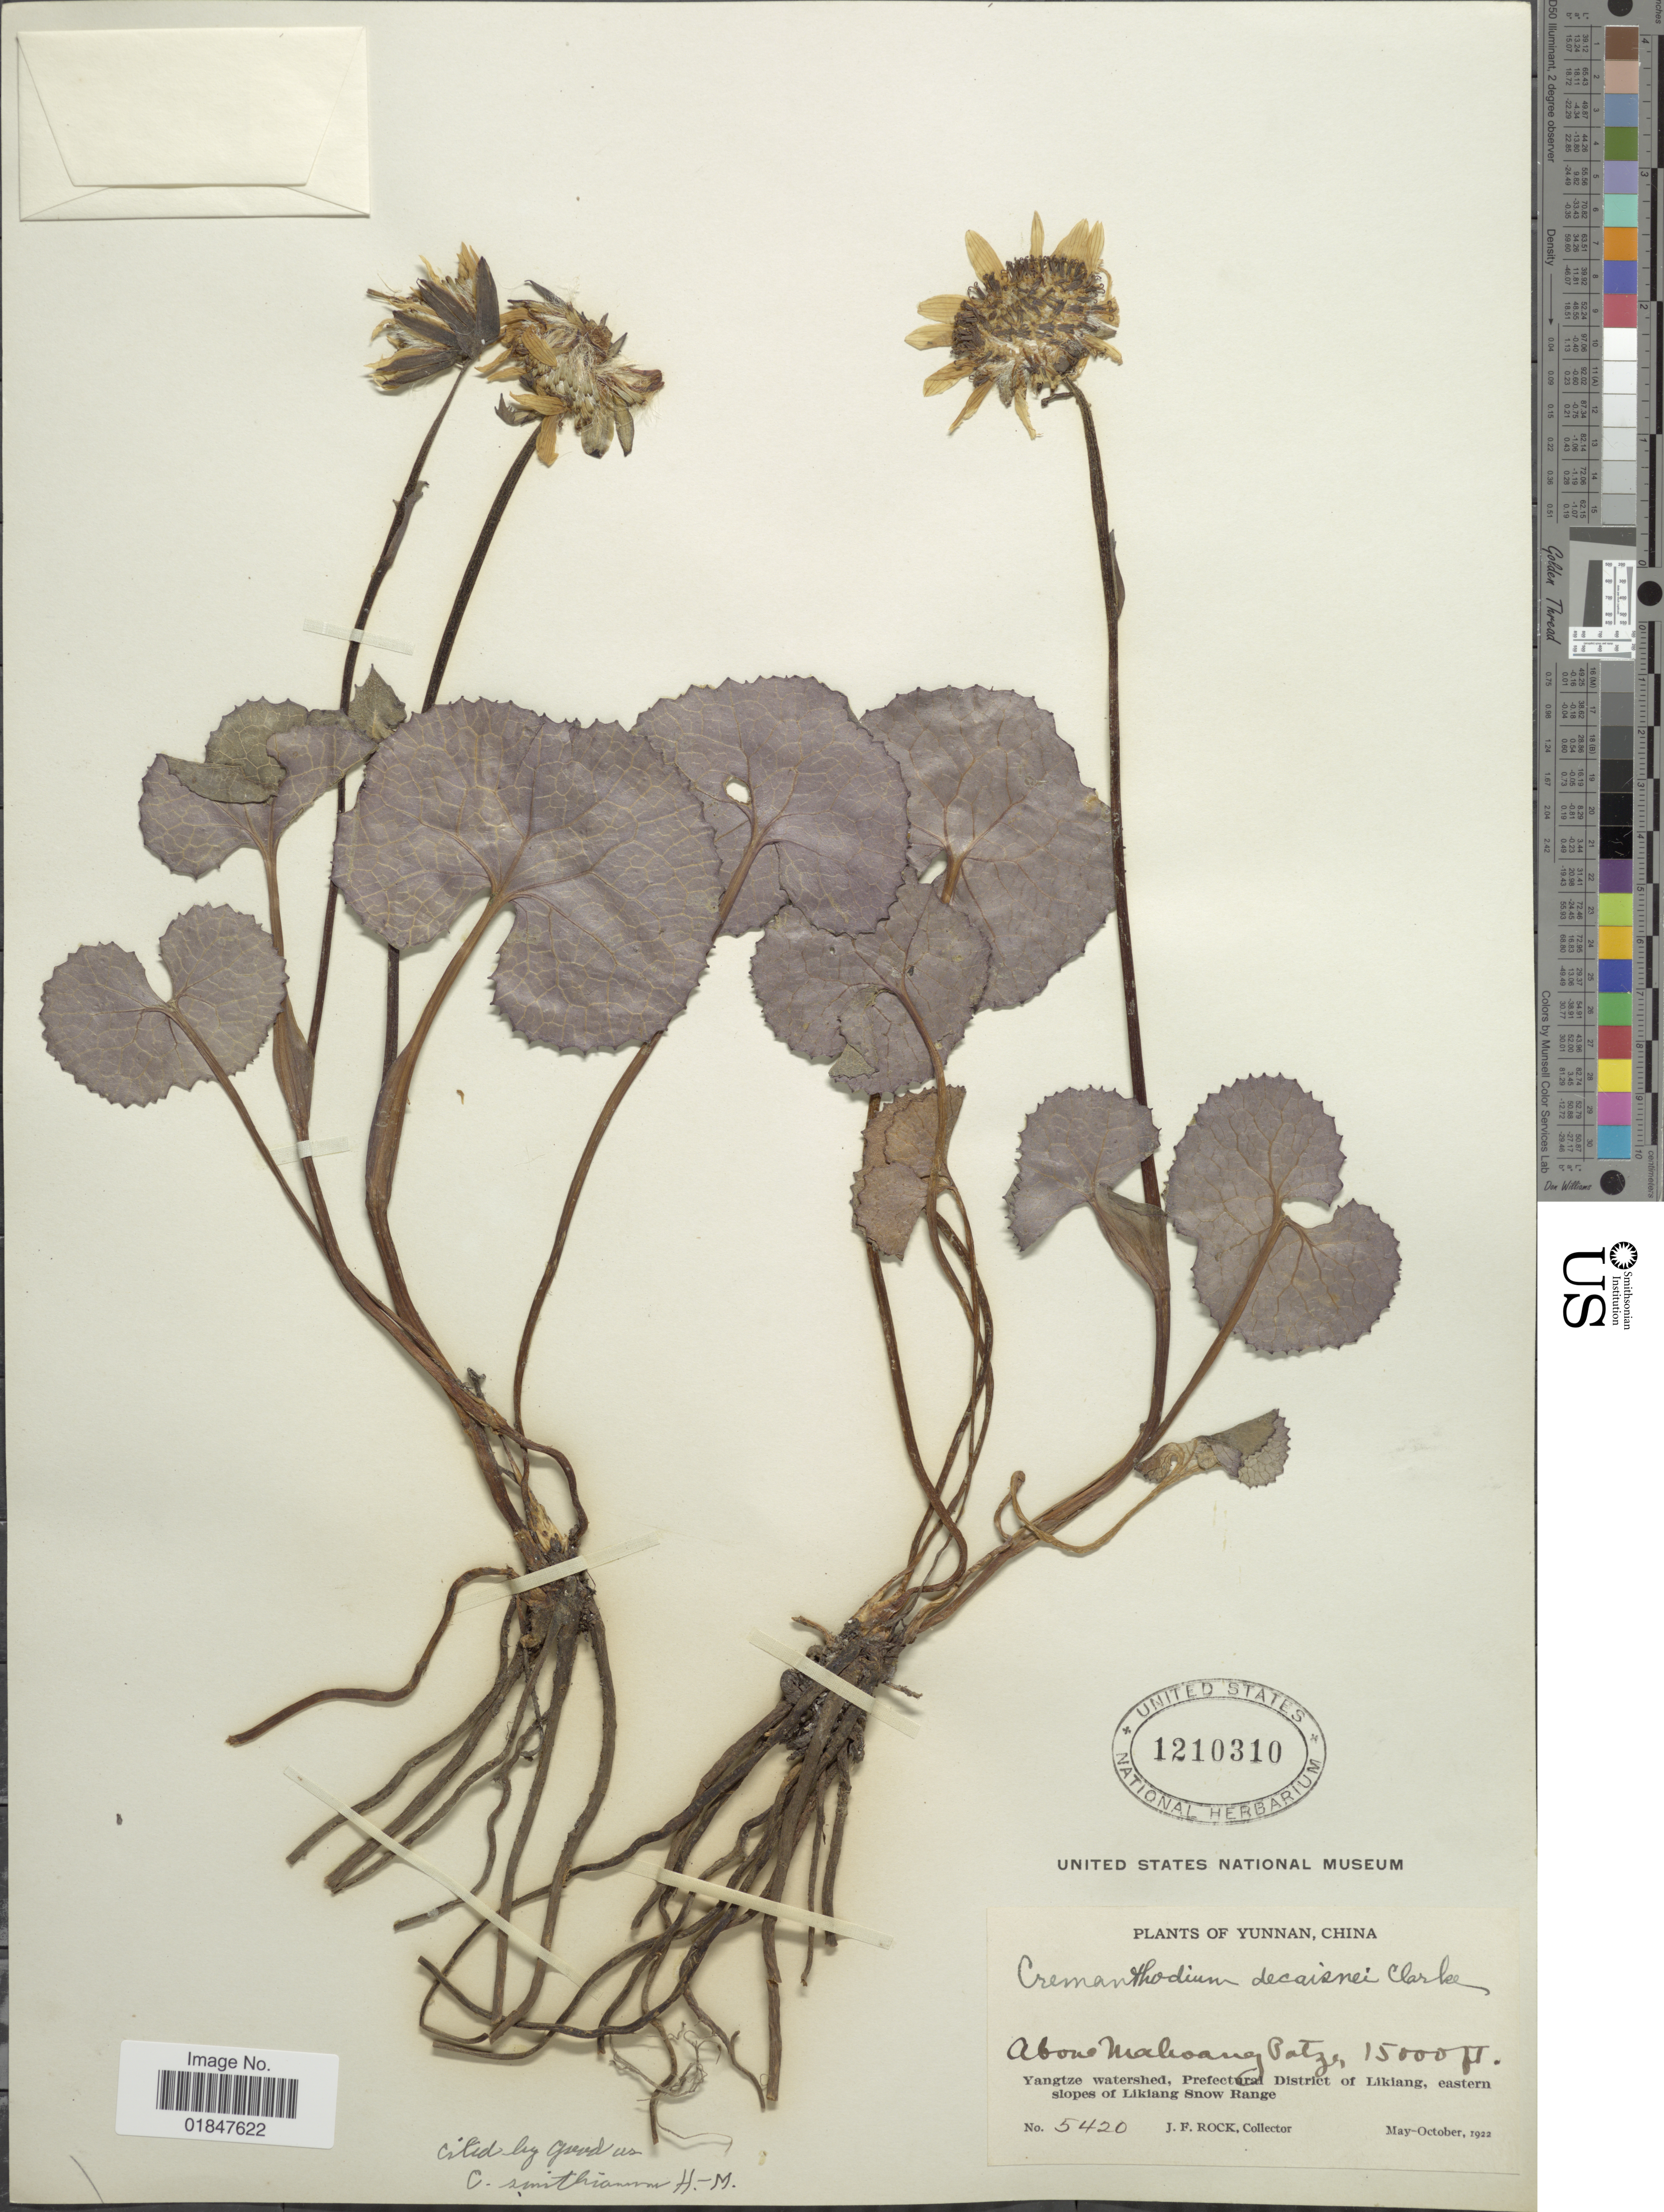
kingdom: Plantae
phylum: Tracheophyta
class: Magnoliopsida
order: Asterales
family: Asteraceae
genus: Cremanthodium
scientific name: Cremanthodium smithianum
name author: (Hand.-Mazz.) Hand.-Mazz.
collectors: J. Rock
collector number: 5420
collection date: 1922-05/1922-10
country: China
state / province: Yunnan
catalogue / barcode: US 1210310